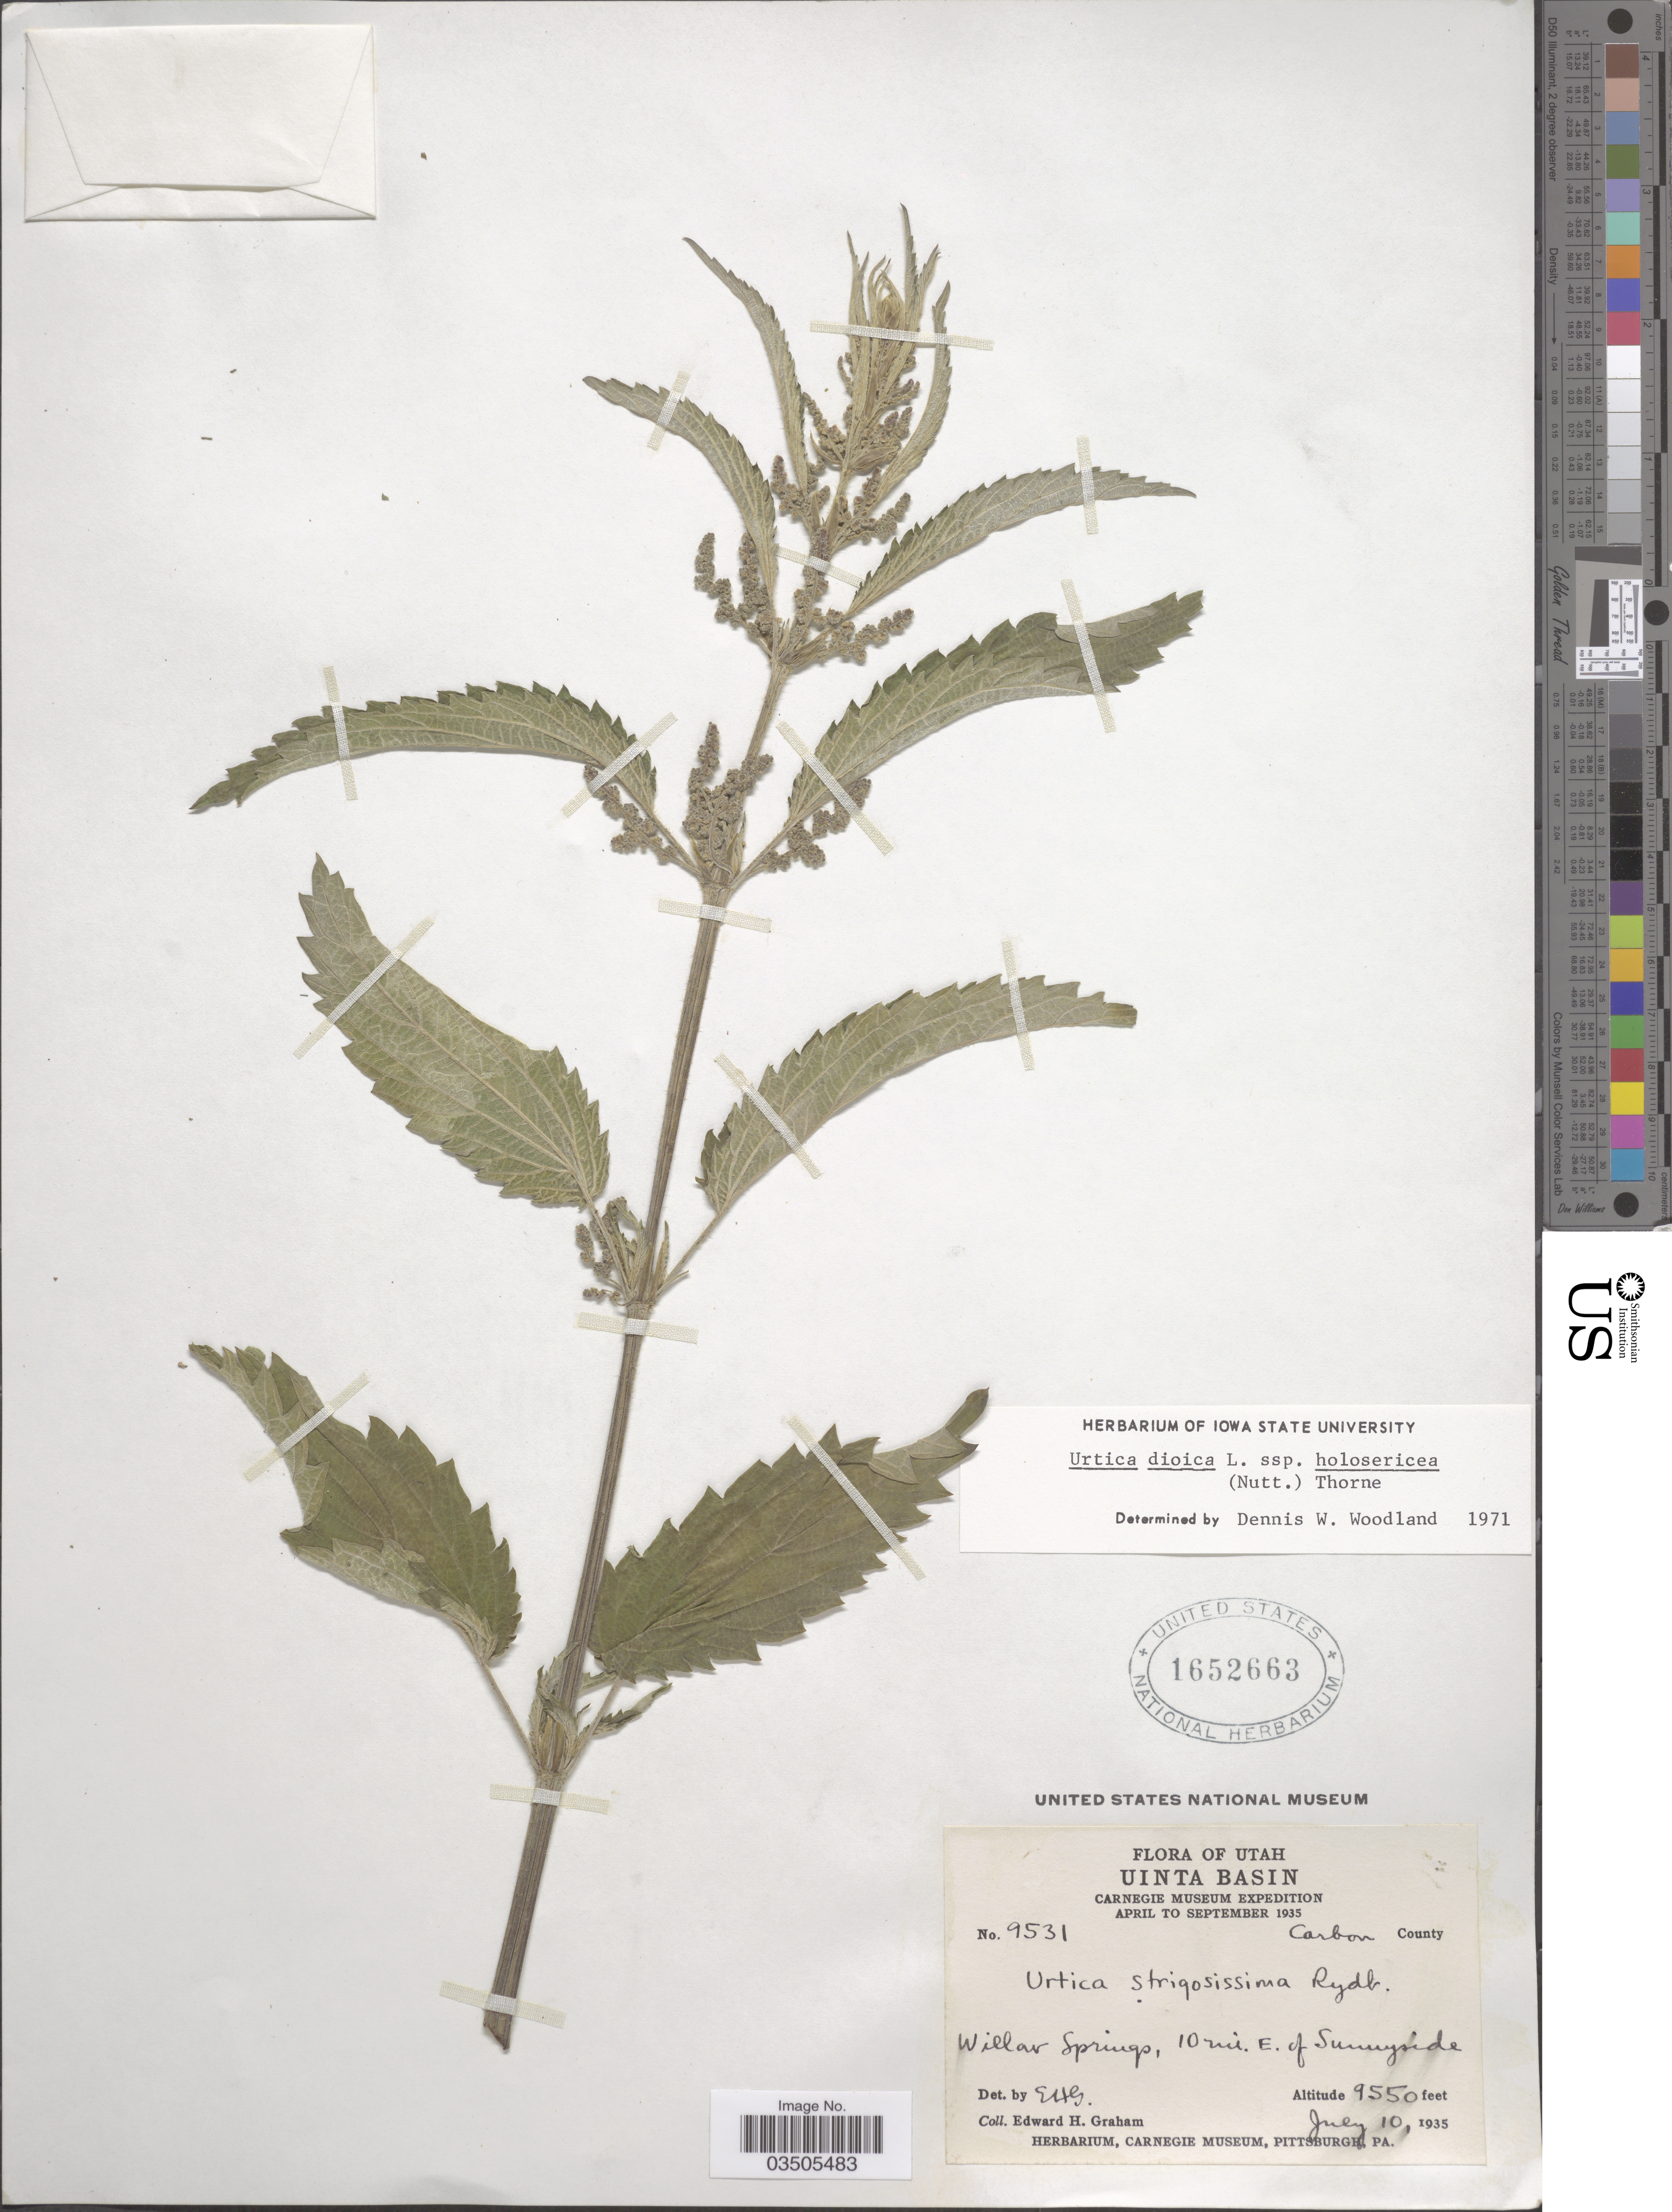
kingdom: Plantae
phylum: Tracheophyta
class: Magnoliopsida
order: Rosales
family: Urticaceae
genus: Urtica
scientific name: Urtica dioica subsp. holosericea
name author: (Nutt.) Thorne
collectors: E. H. Graham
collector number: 9531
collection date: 1935-07-10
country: United States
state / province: Utah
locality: Uinta Basin. Carbon County. Willar Springs, 10 mil. E. of Sunnyside.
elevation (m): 2911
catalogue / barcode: US 1652663